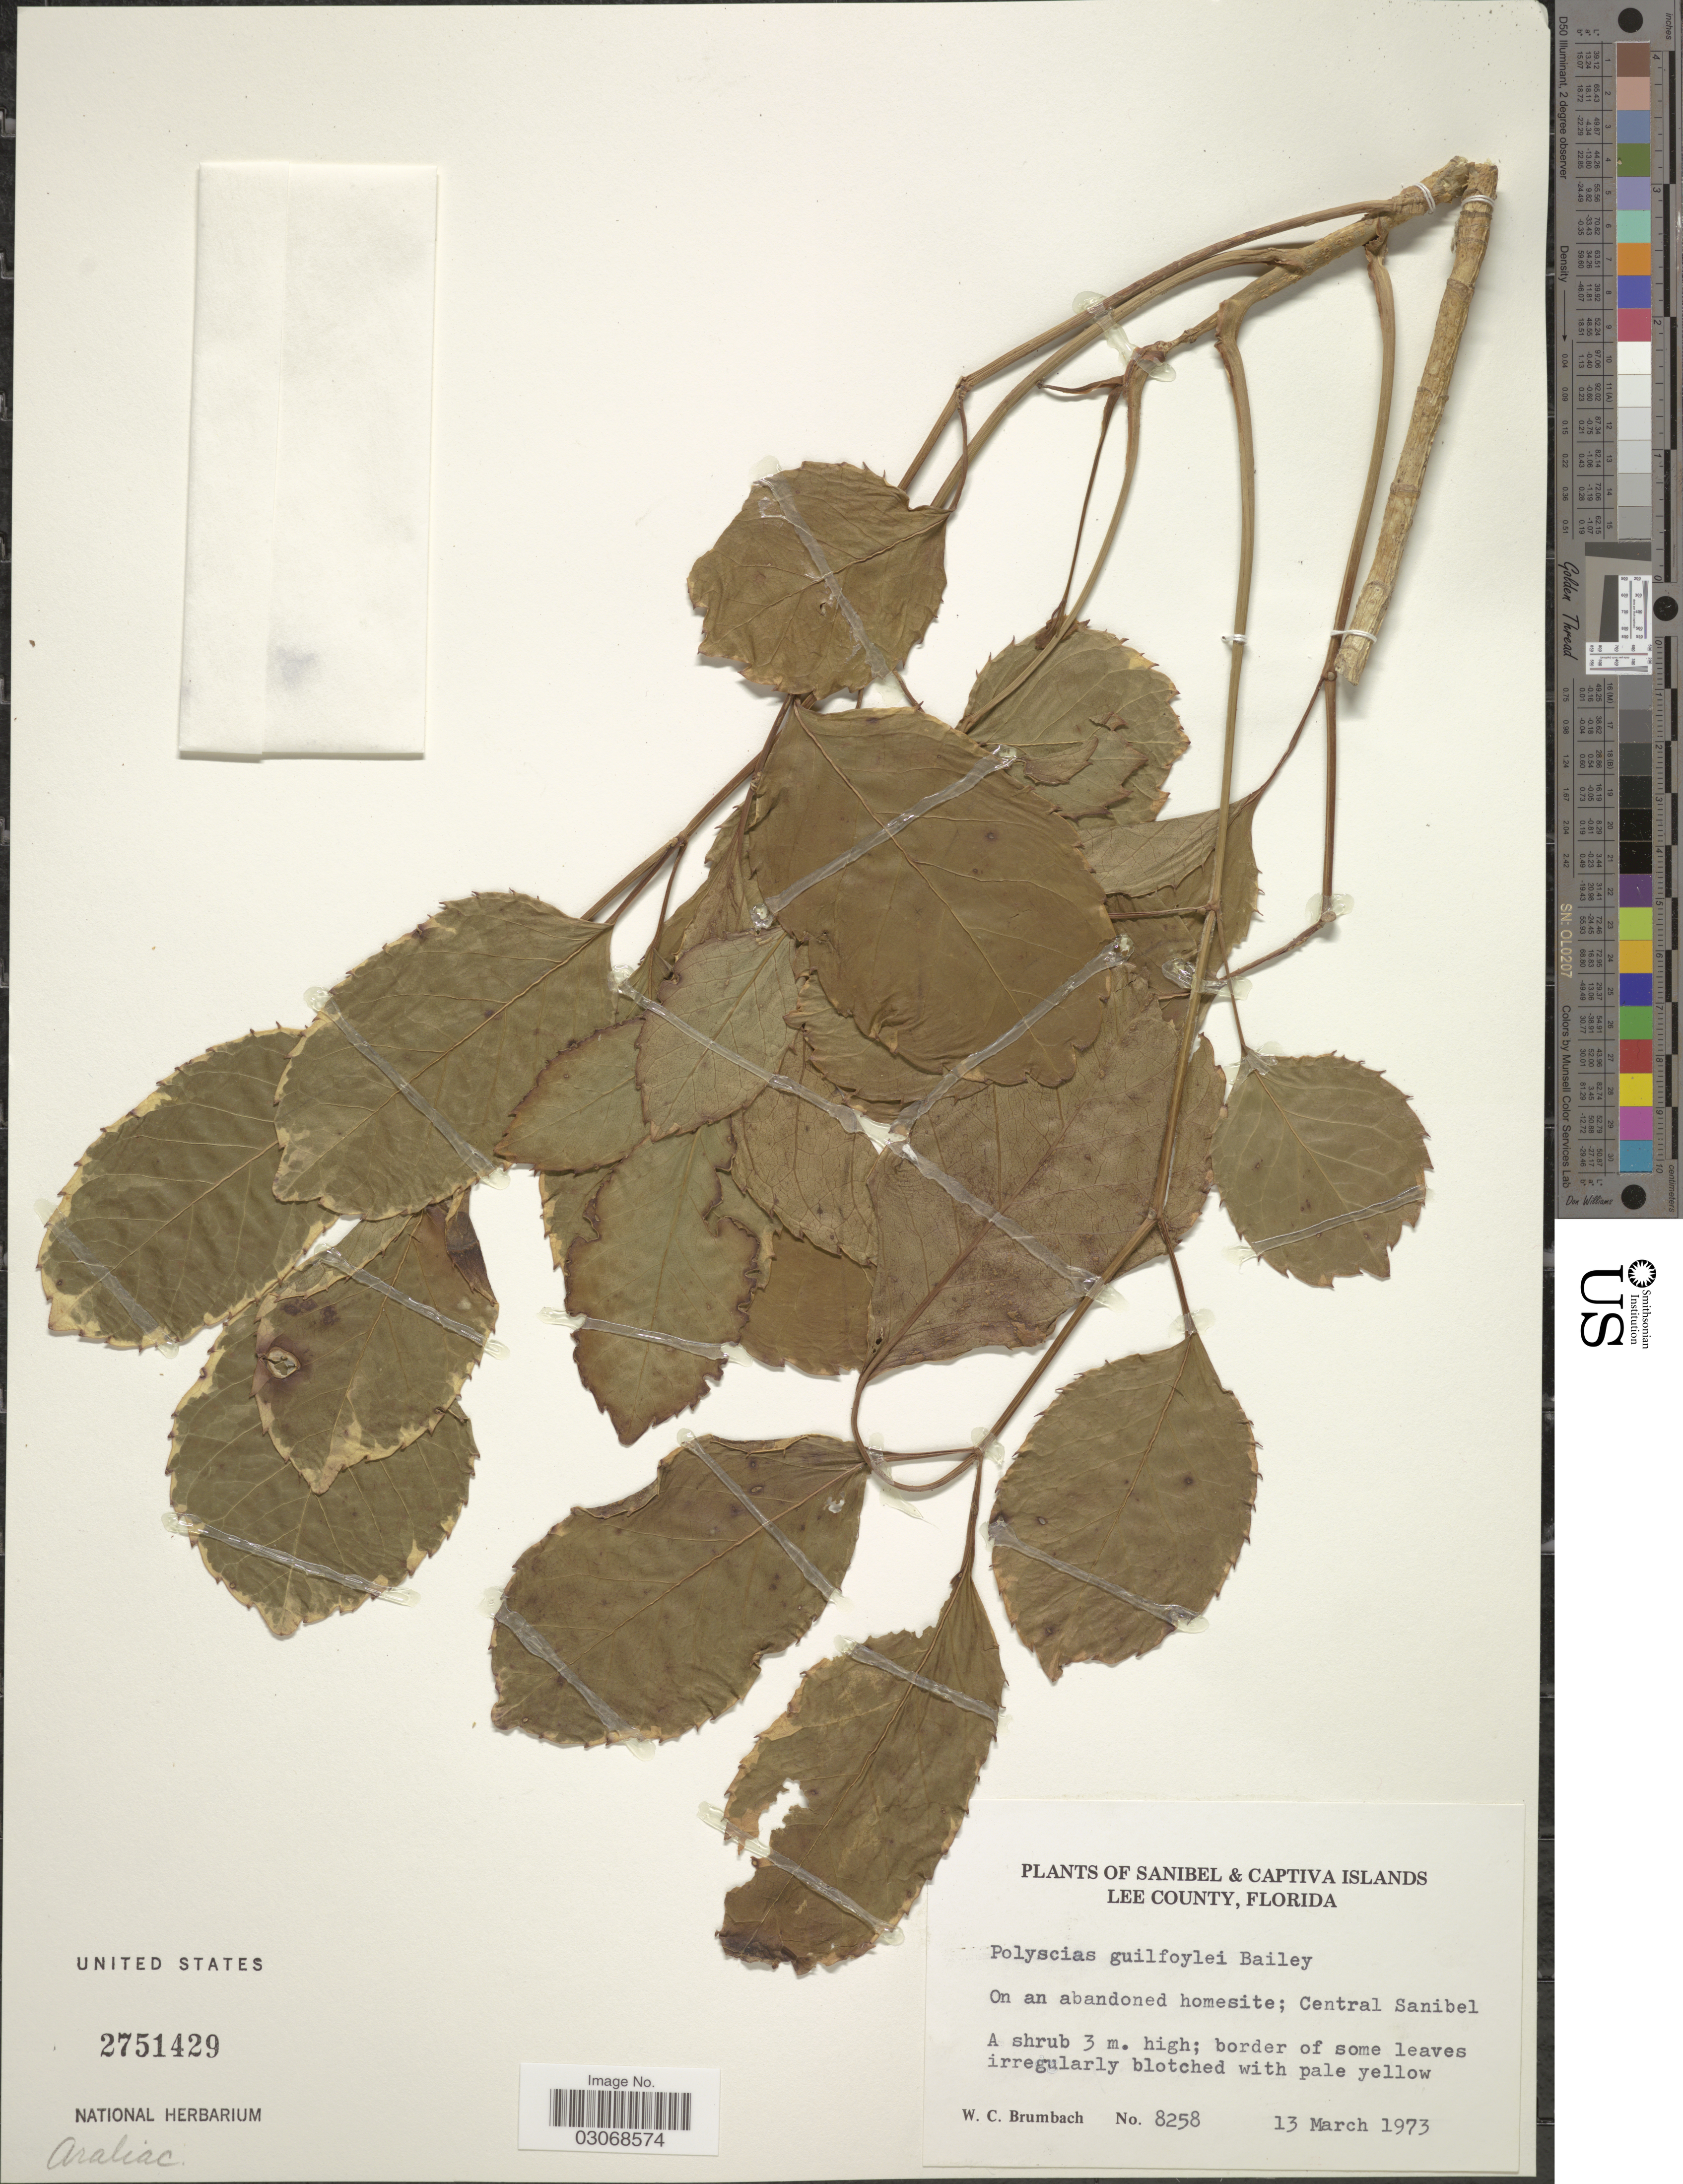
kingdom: Plantae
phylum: Tracheophyta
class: Magnoliopsida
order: Apiales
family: Araliaceae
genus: Polyscias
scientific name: Polyscias guilfoylei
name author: (W. Bull) L.H. Bailey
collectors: W. C. Brumbach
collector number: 8258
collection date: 1973-03-13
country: United States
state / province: Florida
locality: Sanibel & Captiva Islands, Lee County, On an abandoned homesite; Central Sanibel.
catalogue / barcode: US 2751429